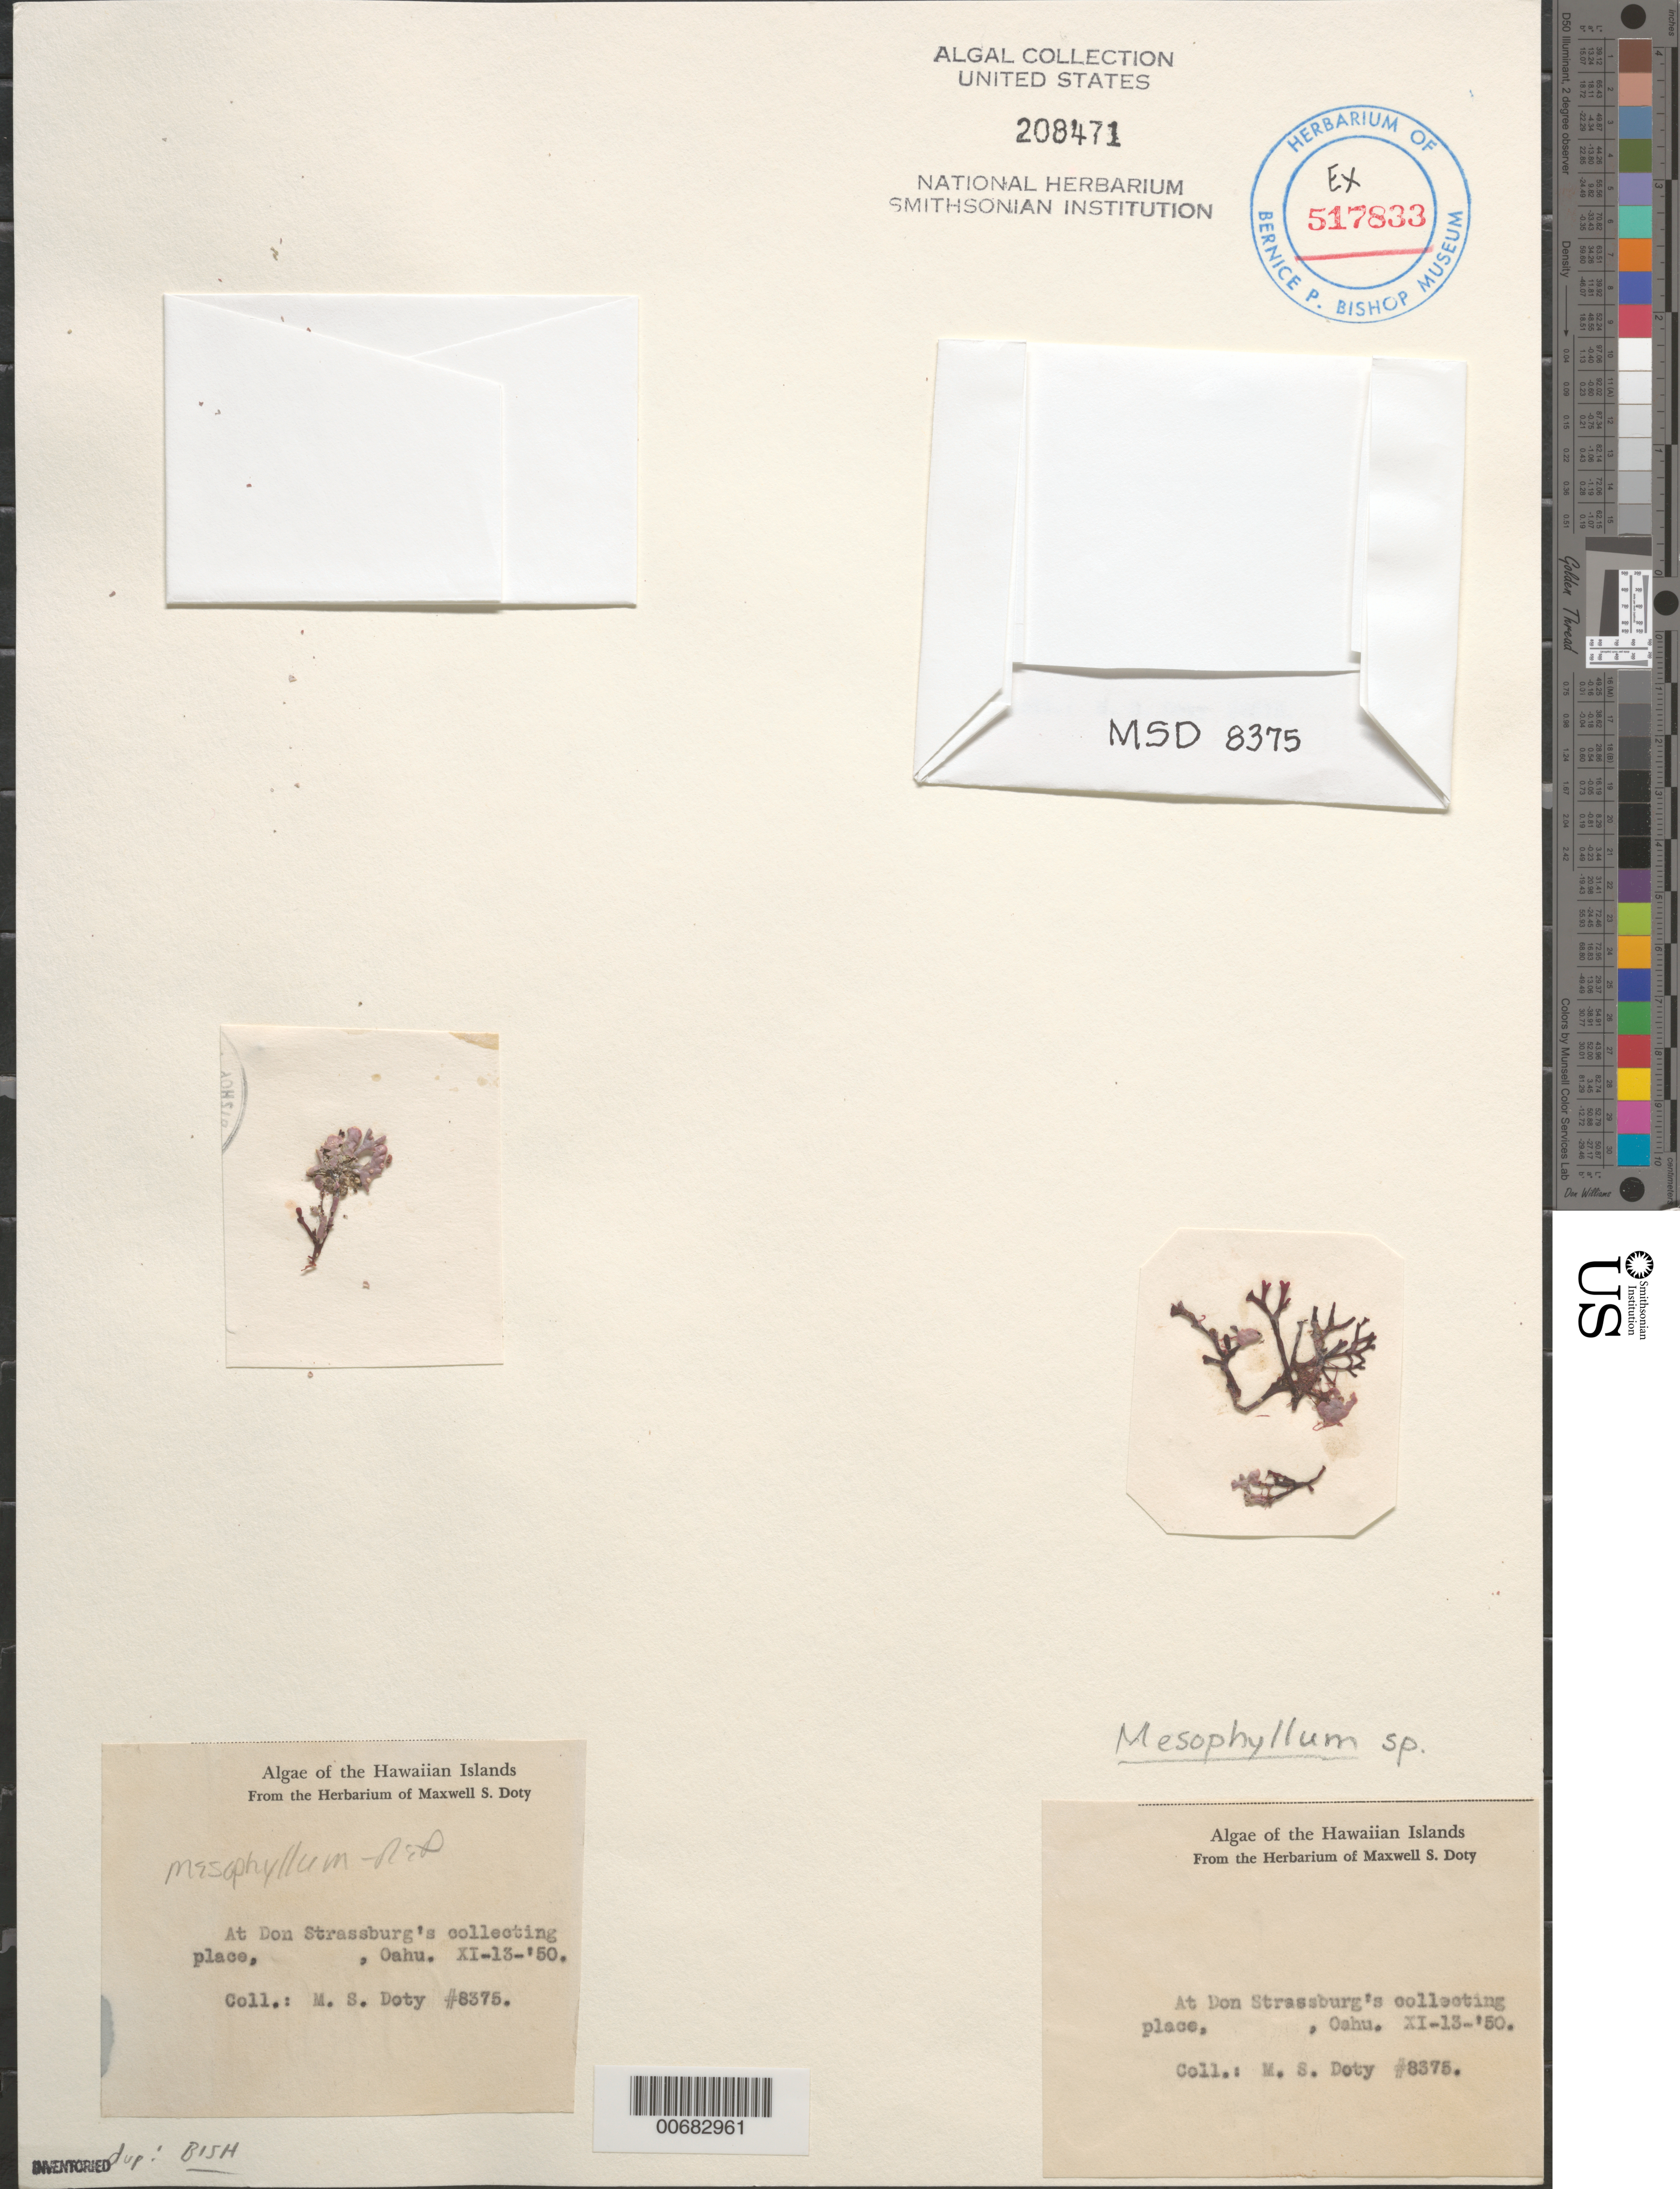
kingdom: Plantae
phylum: Rhodophyta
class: Florideophyceae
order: Corallinales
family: Mesophyllumaceae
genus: Mesophyllum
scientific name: Mesophyllum sp.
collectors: M. S. Doty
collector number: MSD 8375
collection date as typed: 13 Nov 1950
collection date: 1950-11-13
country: United States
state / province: Hawaii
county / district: Honolulu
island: Oahu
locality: Don Strassburg's collecting place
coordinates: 21 deg, 16.8 min North, 157 deg, 41.2 min West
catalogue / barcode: US 208471